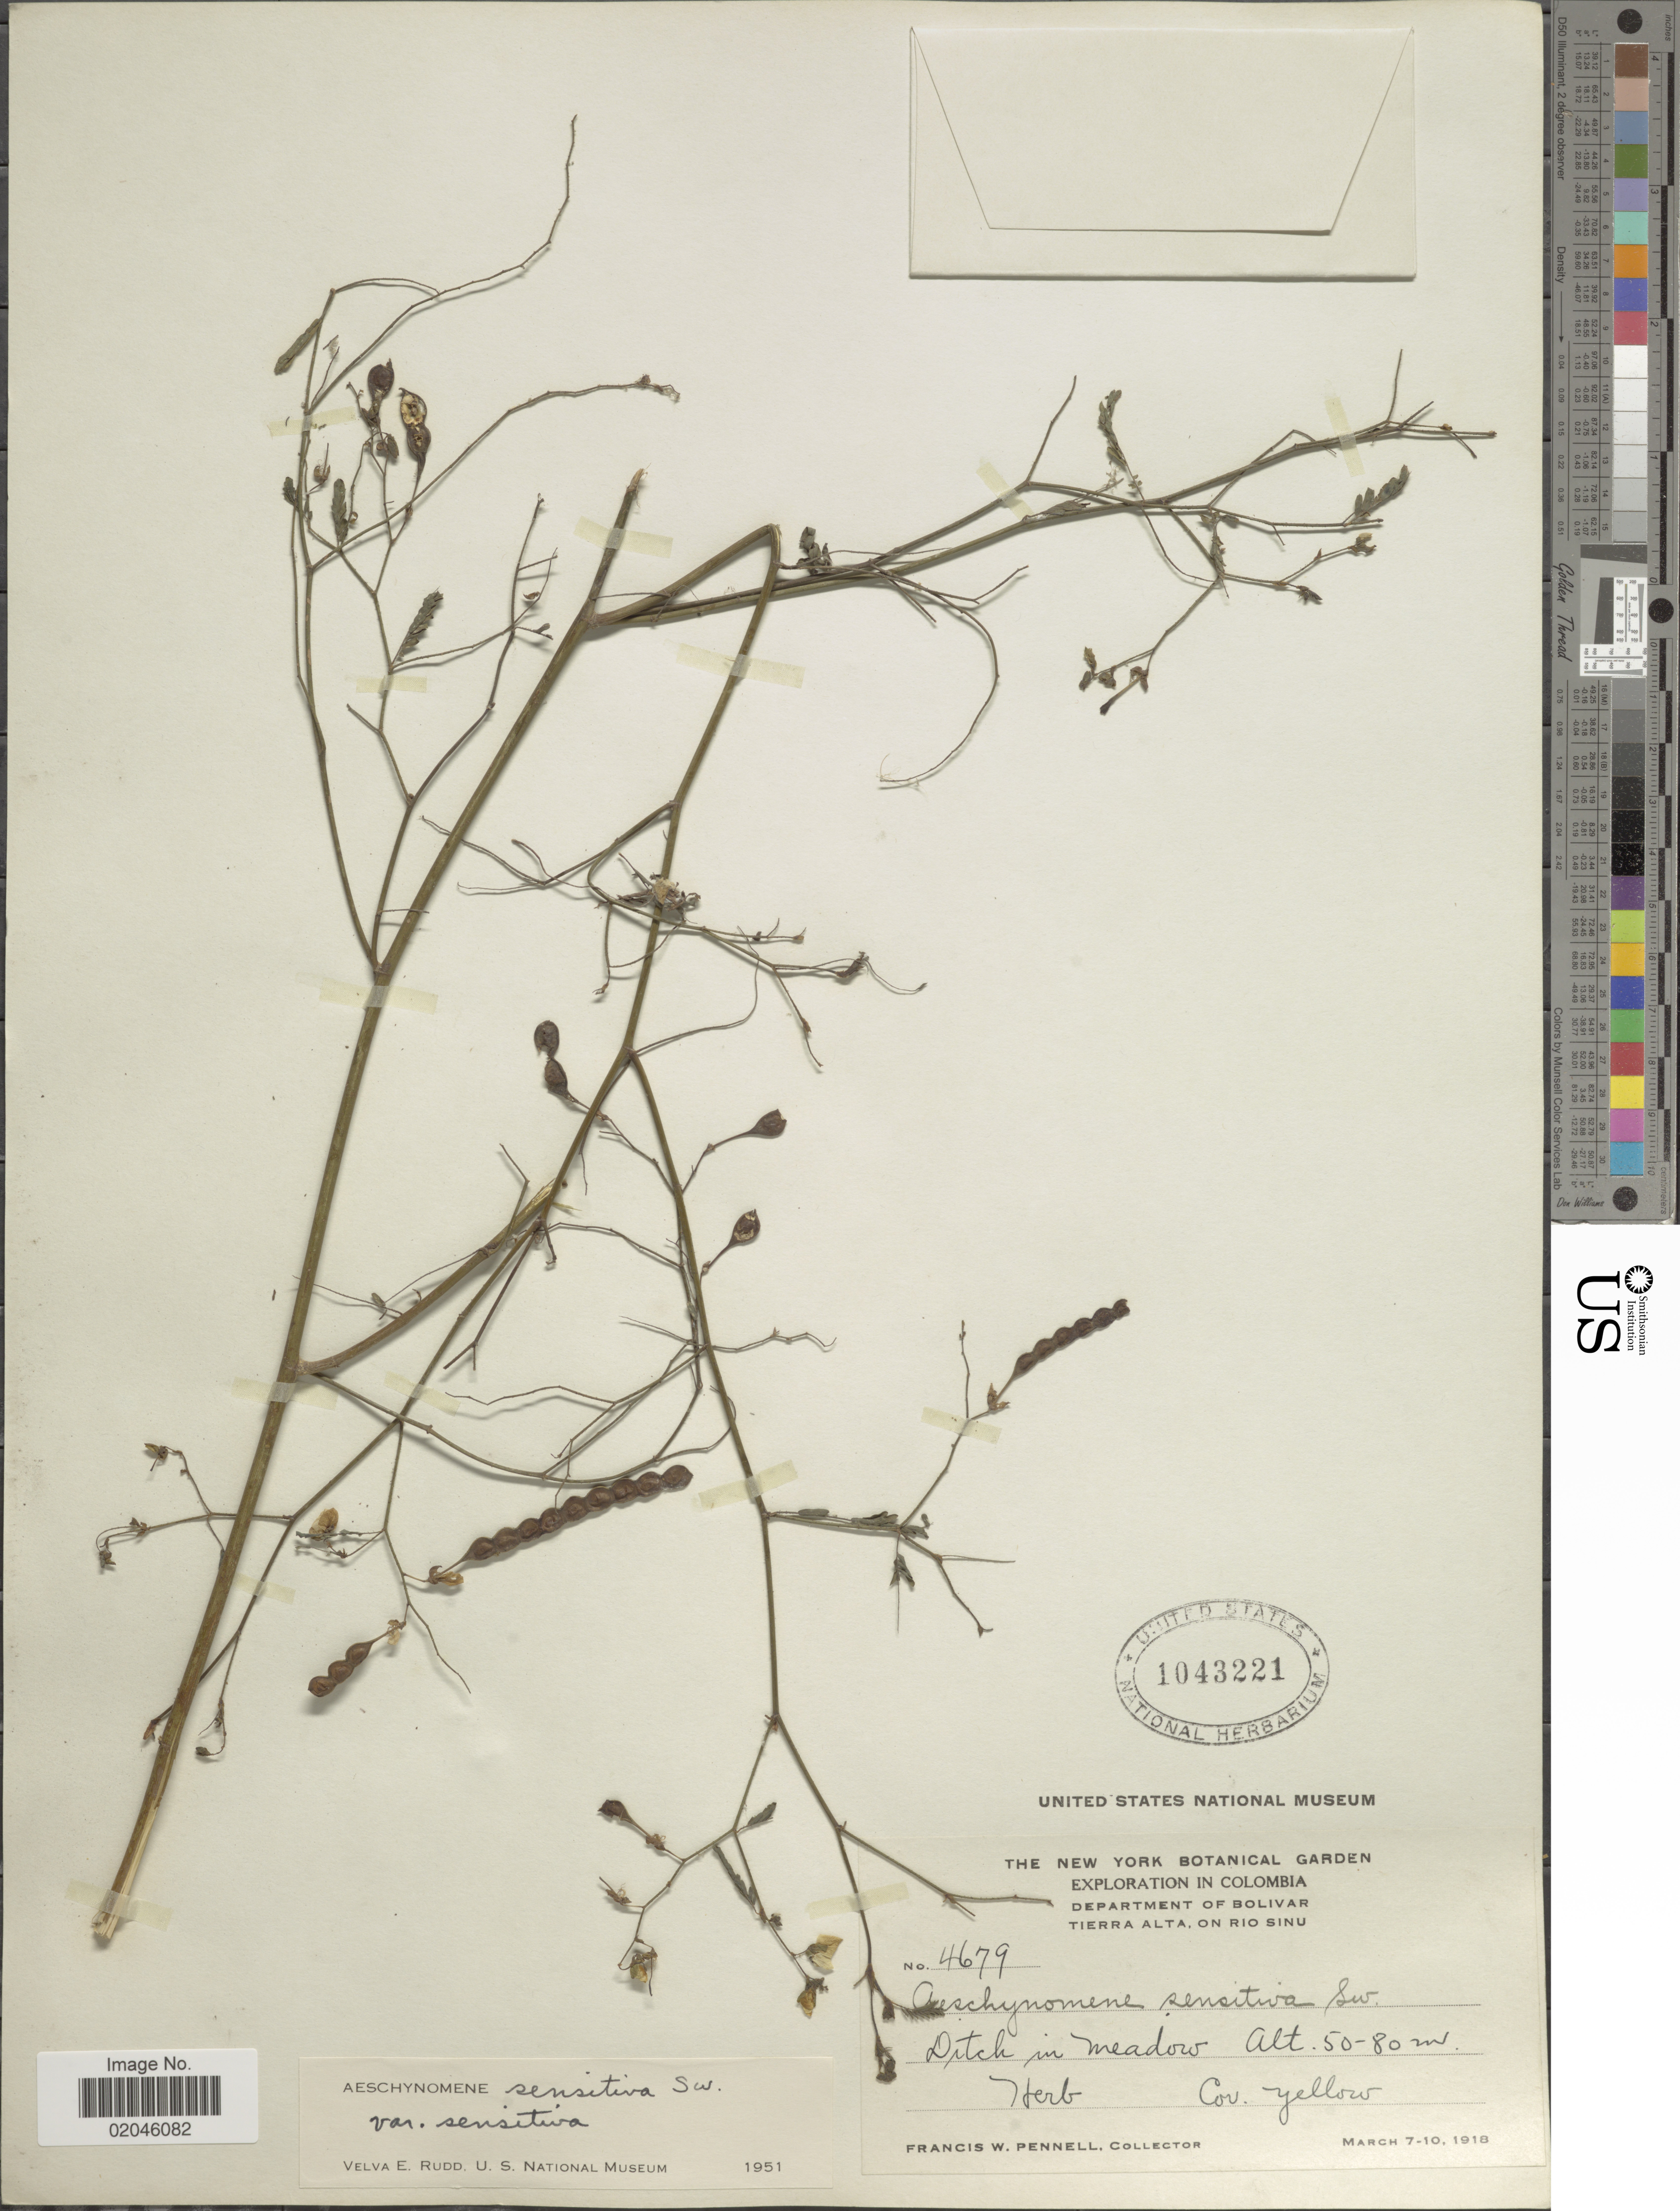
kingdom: Plantae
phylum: Tracheophyta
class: Magnoliopsida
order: Fabales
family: Fabaceae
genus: Aeschynomene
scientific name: Aeschynomene sensitiva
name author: Sw.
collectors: F. W. Pennell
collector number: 4679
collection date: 1918-03-07/1918-03-10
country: Colombia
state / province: Bolívar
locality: Tierra Alta, on Rio Sinu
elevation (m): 50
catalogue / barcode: US 1043221